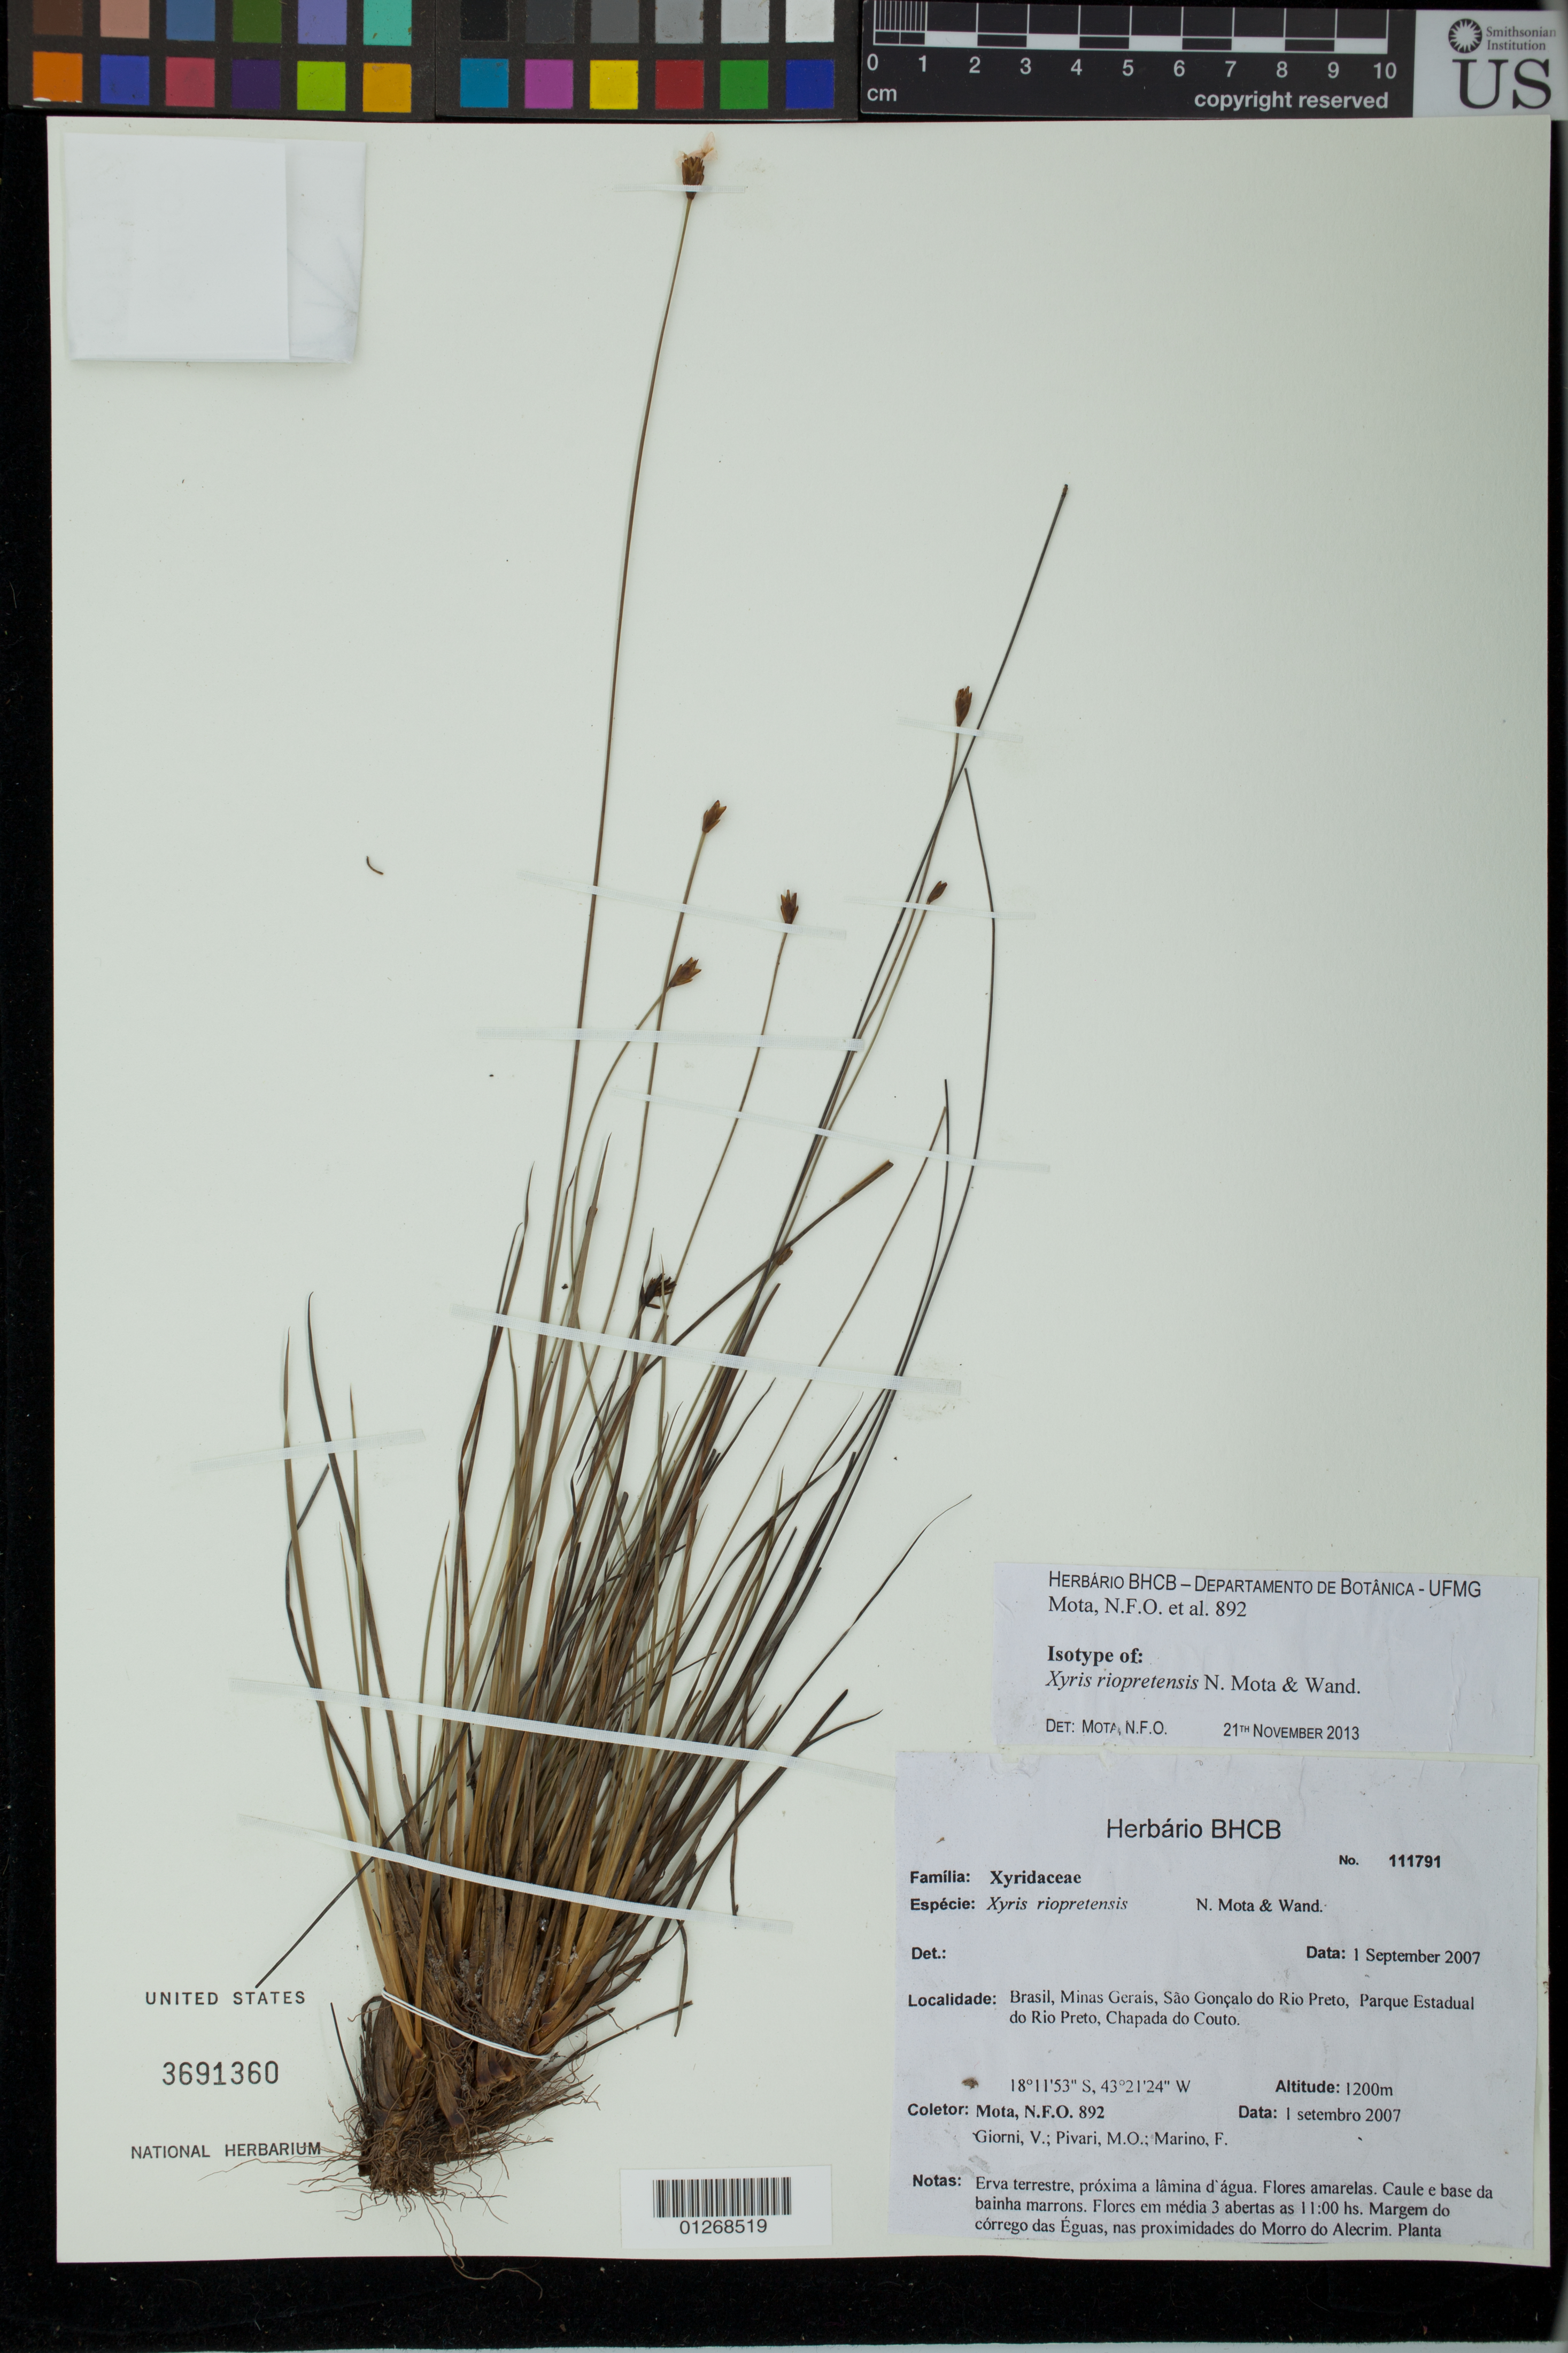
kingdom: Plantae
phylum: Tracheophyta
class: Liliopsida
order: Poales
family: Xyridaceae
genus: Xyris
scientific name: Xyris riopretensis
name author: N. Mota & Wand.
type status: Isotype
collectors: N. F. O. Mota, V. Giorni, M. Pivari & F. Mariño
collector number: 892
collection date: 2007-09-01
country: Brazil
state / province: Minas Gerais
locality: Minas Gerais, São Gonçalo do Rio Preto, Parque Estadual do Rio Preto, Chapada do Couto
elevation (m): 1200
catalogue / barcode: US 3691360